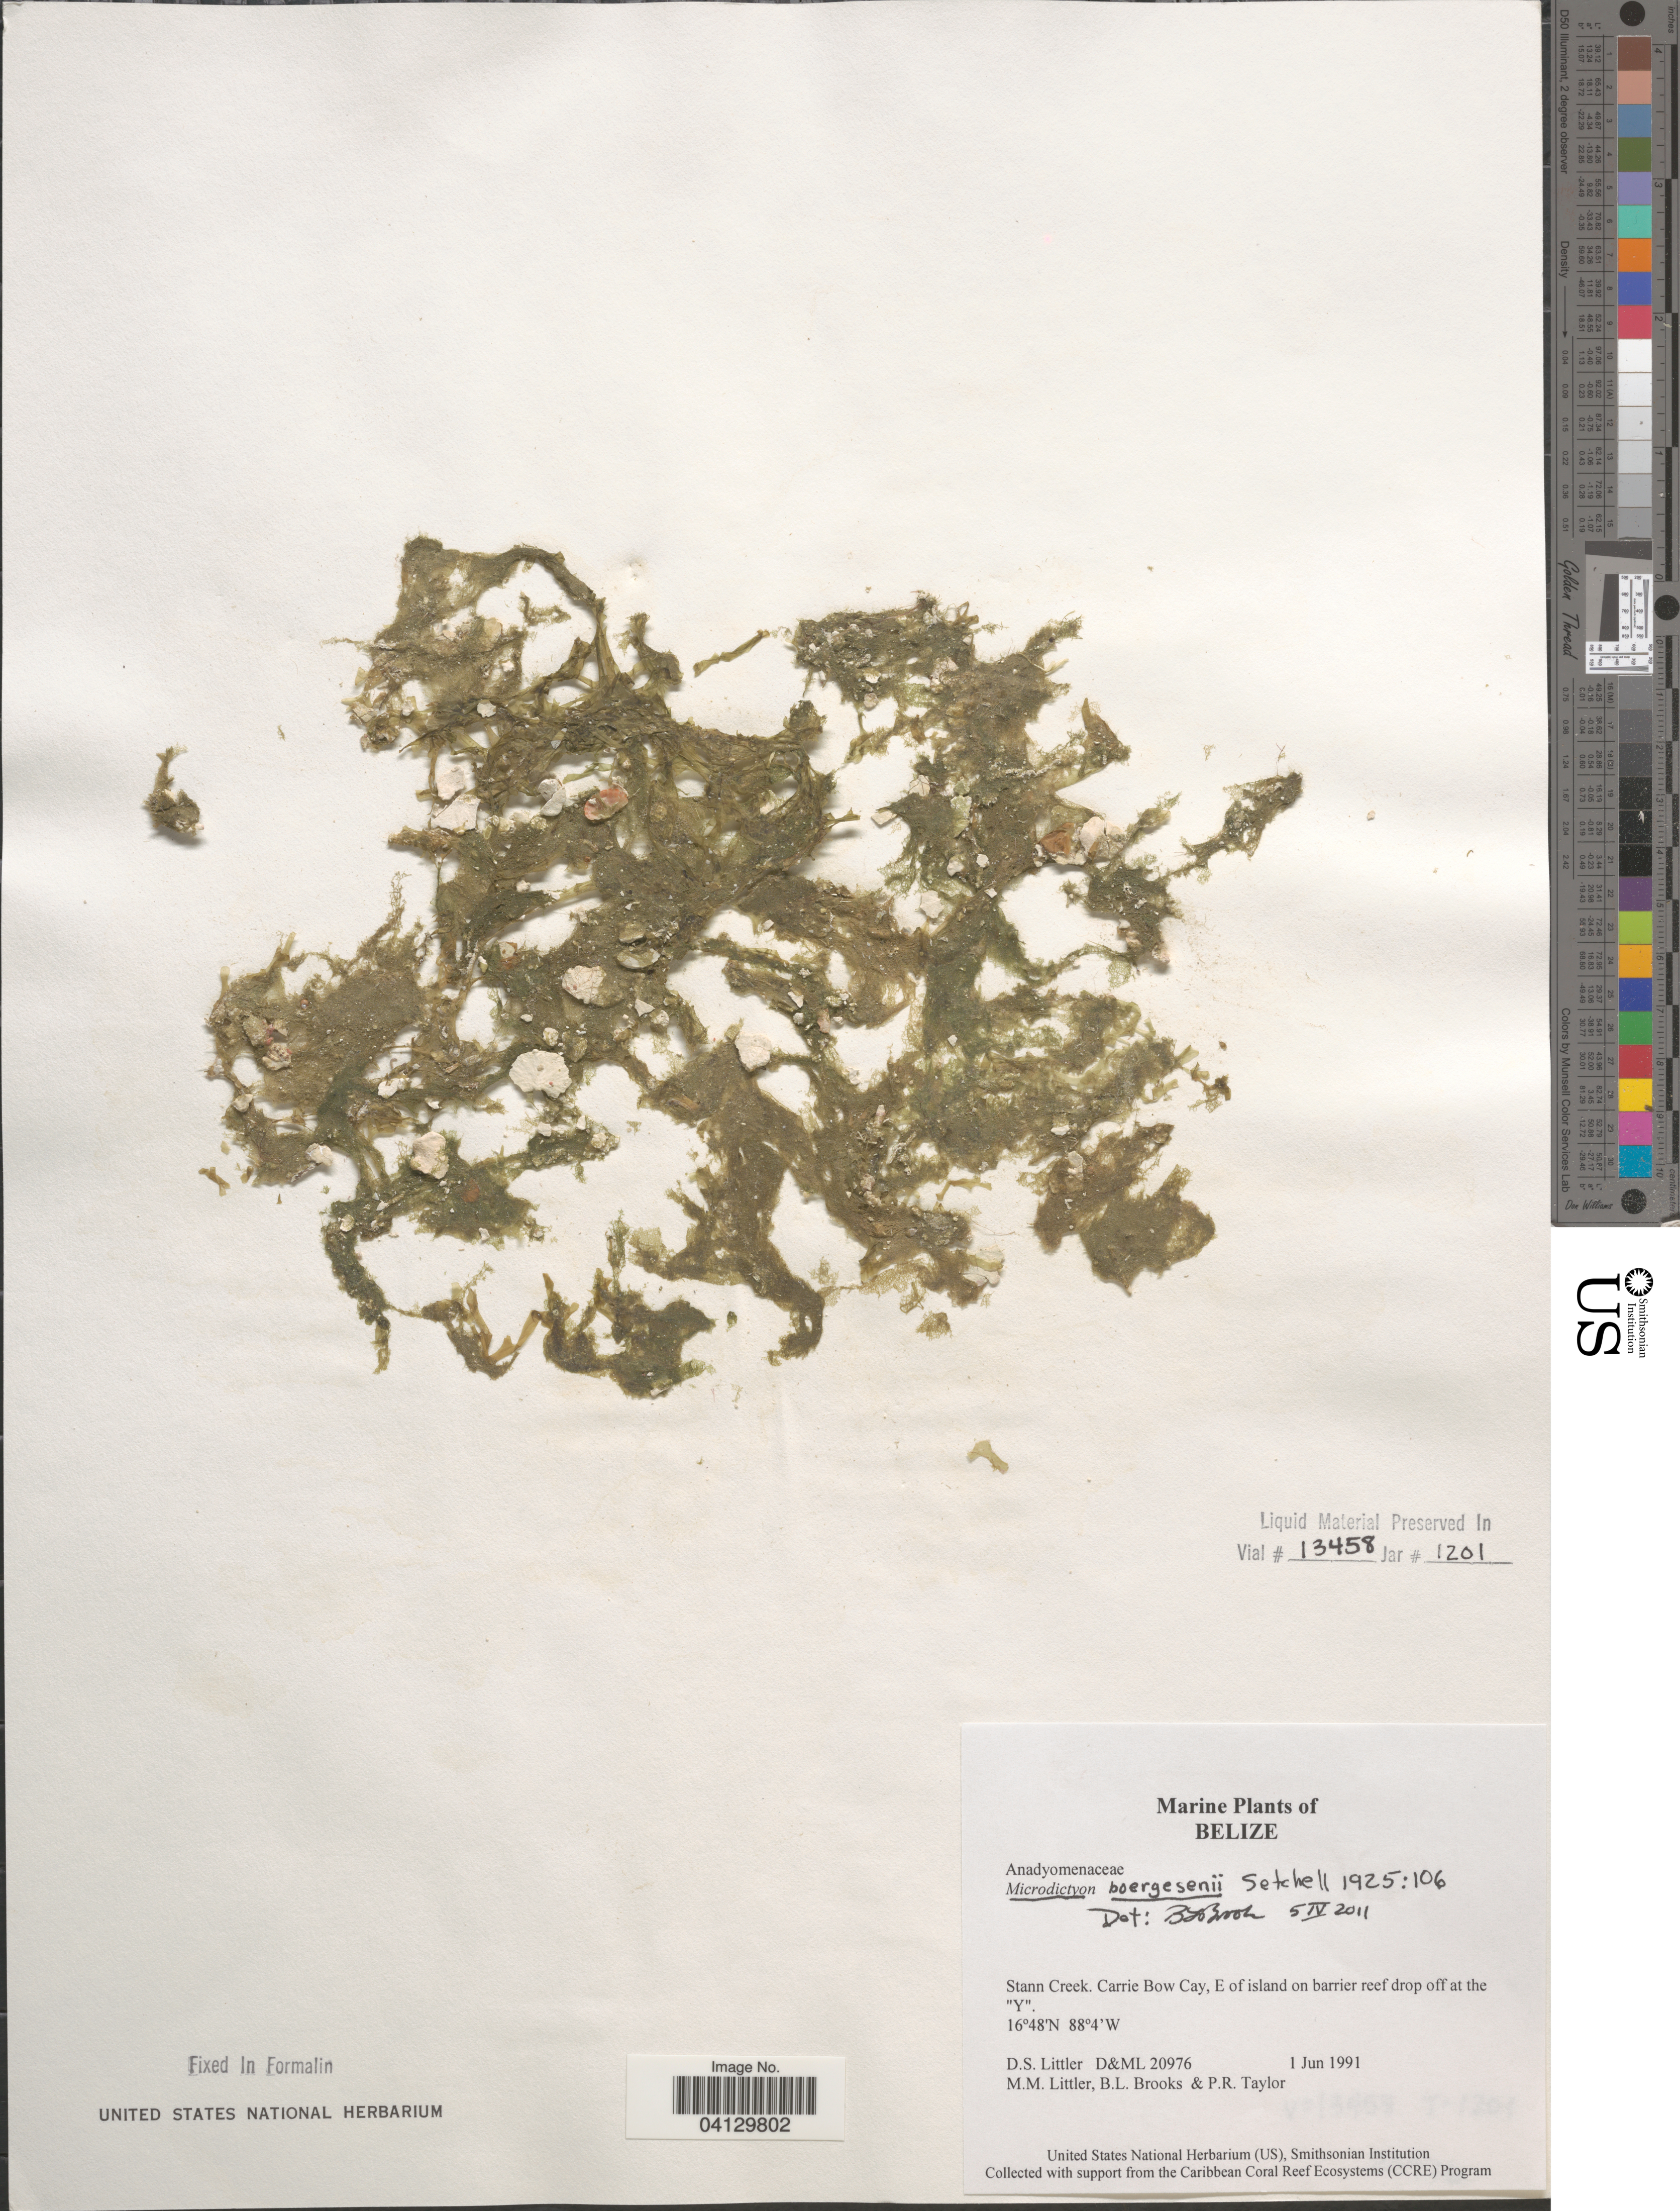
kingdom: Plantae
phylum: Chlorophyta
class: Ulvophyceae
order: Cladophorales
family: Anadyomenaceae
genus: Microdictyon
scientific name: Microdictyon boergesenii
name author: Setch.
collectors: D. S. Littler, B. Brooks & P. R. Taylor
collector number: D&ML20976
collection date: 1991-06-01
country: Belize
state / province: Stann Creek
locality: Carrie Bow Cay, E of island on barrier reef drop off at the "Y".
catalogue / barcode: US 329048